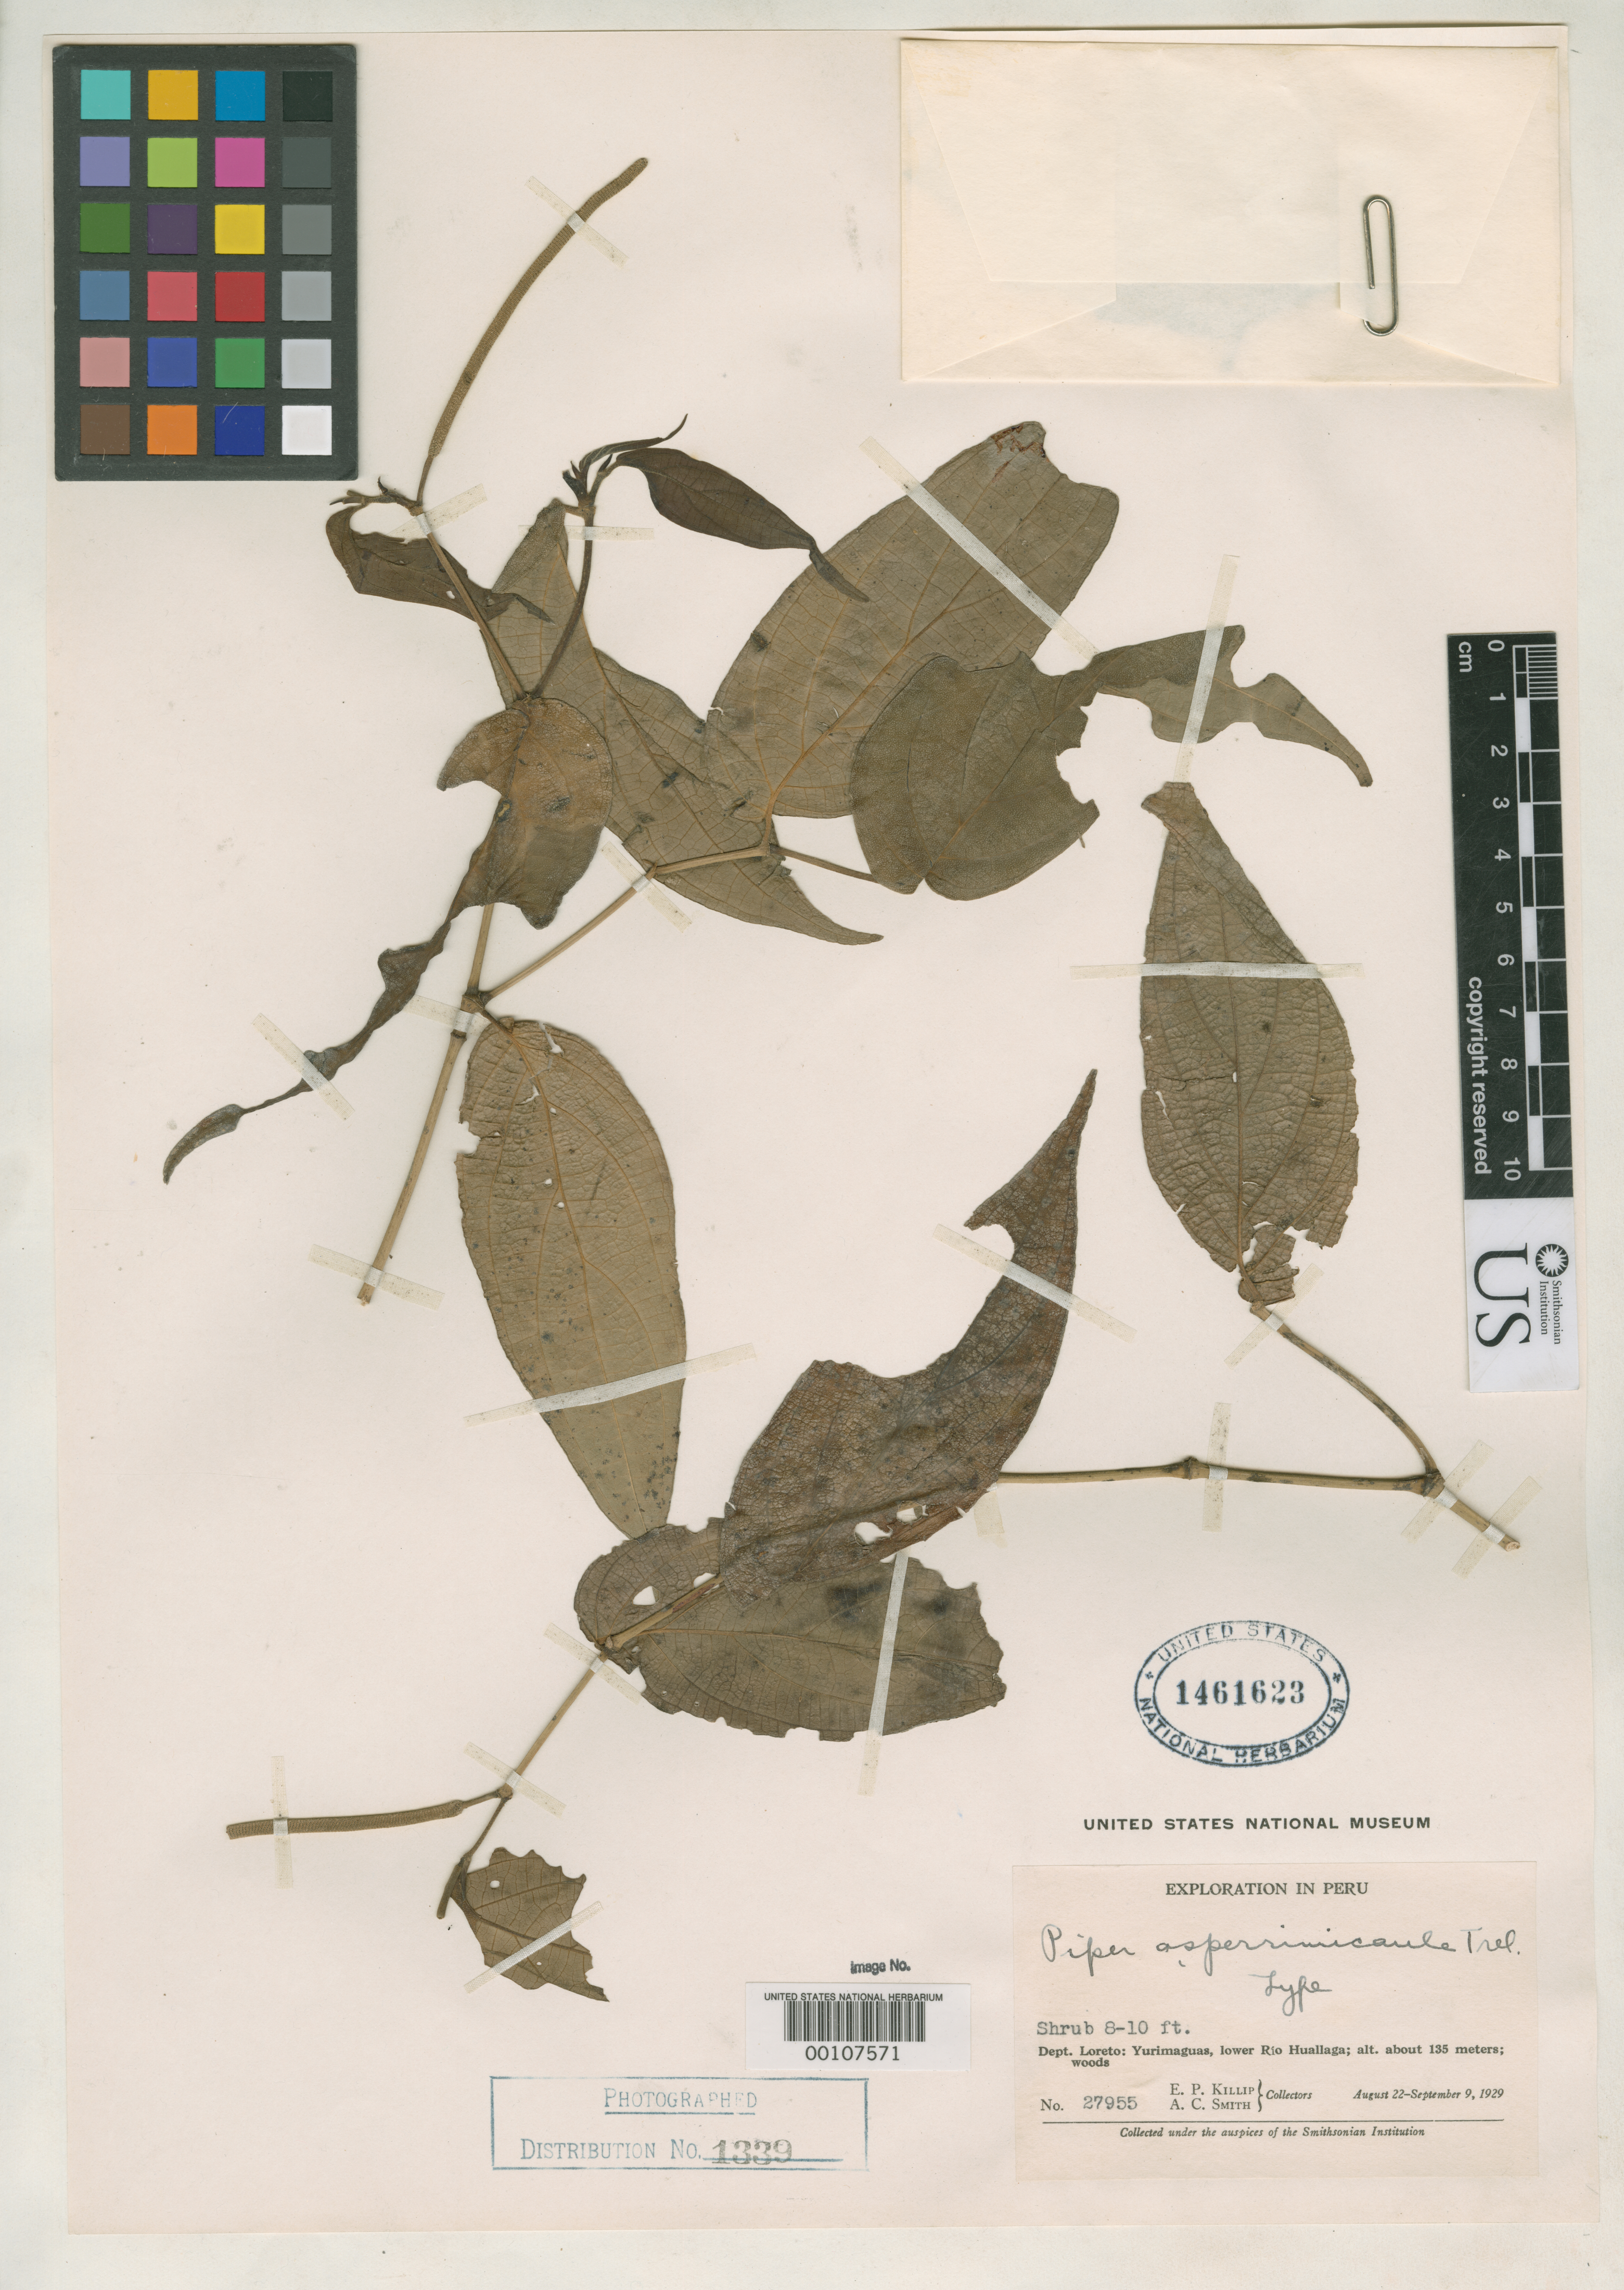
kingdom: Plantae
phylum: Tracheophyta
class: Magnoliopsida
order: Piperales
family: Piperaceae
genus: Piper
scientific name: Piper asperrimicaule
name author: Trel. in J.F. Macbr.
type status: Holotype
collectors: E. P. Killip & A. C. Smith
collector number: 27955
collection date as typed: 22 Aug 1929 to 09 Sep 1929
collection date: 1929-08-22/1929-09-09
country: Peru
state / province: Loreto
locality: Yurimaguas.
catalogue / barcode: US 1461623